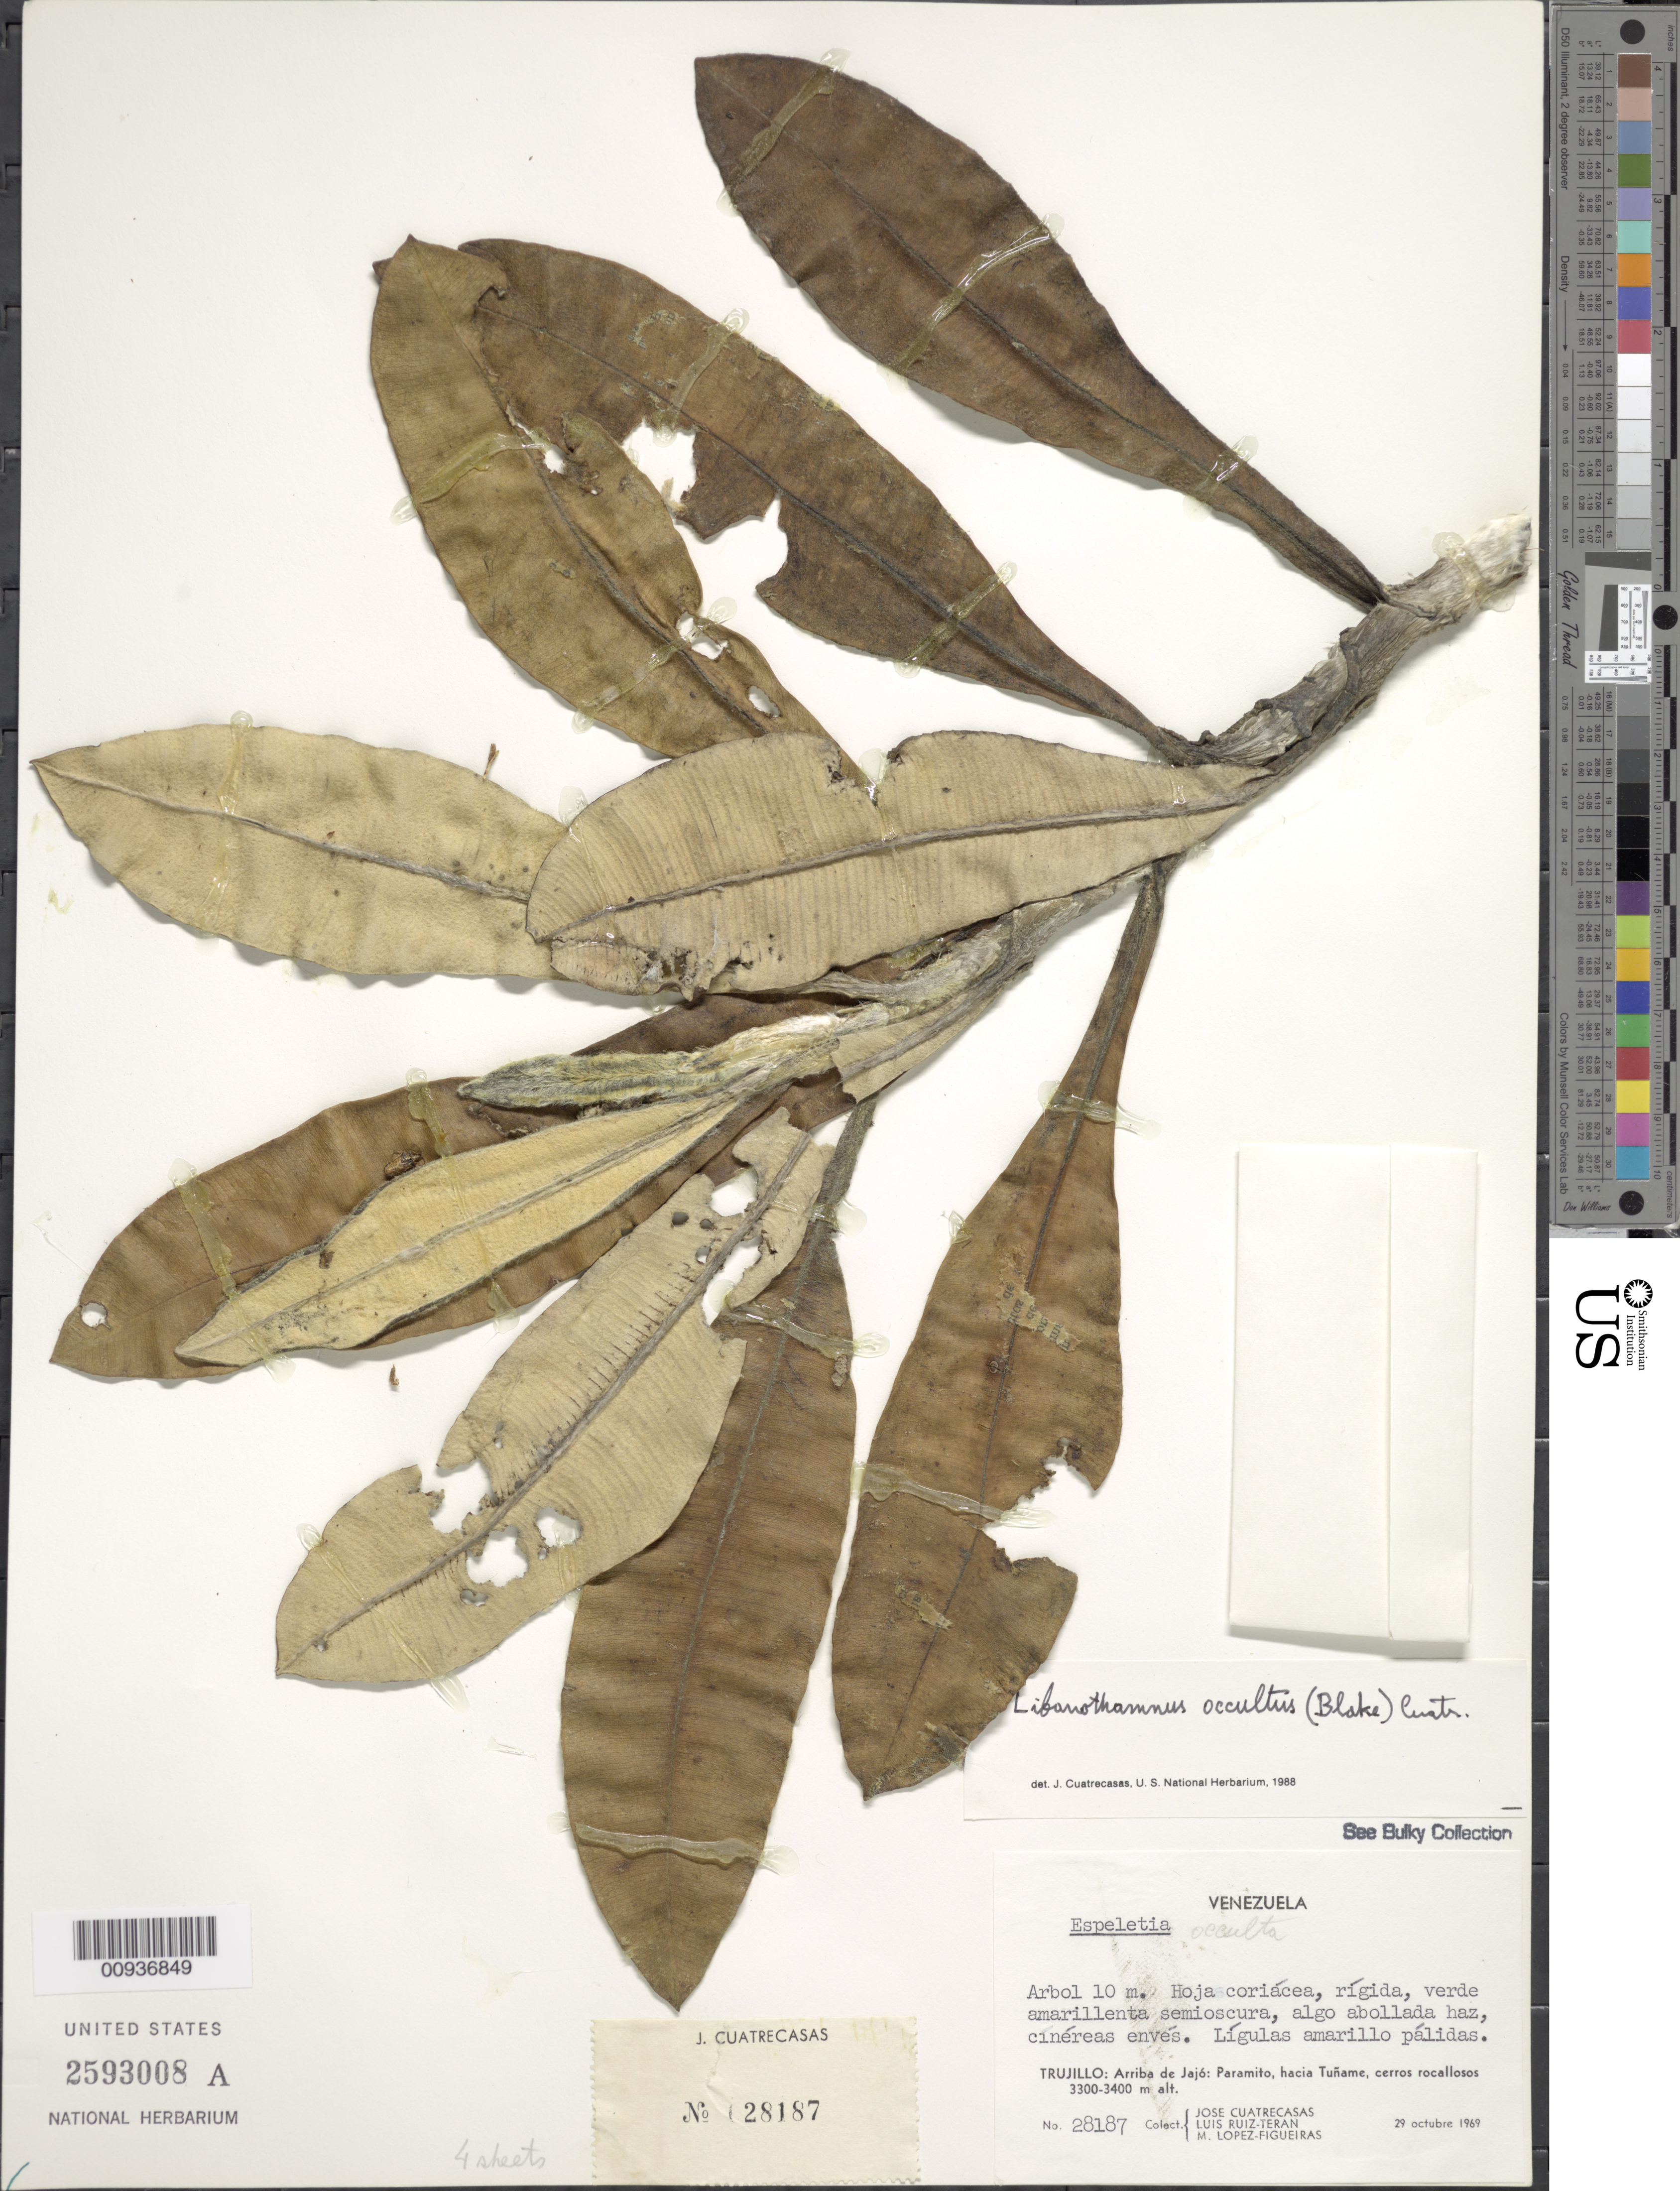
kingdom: Plantae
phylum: Tracheophyta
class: Magnoliopsida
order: Asterales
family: Asteraceae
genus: Libanothamnus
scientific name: Libanothamnus occultus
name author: (S.F. Blake) Cuatrec.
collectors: J. Cuatrecasas, L. Teran & M. López Figueiras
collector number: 28187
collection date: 1969-10-29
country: Venezuela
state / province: Trujillo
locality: Arriba de Jajo, Paramito, hacia Tuname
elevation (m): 3300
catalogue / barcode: US 2593008A